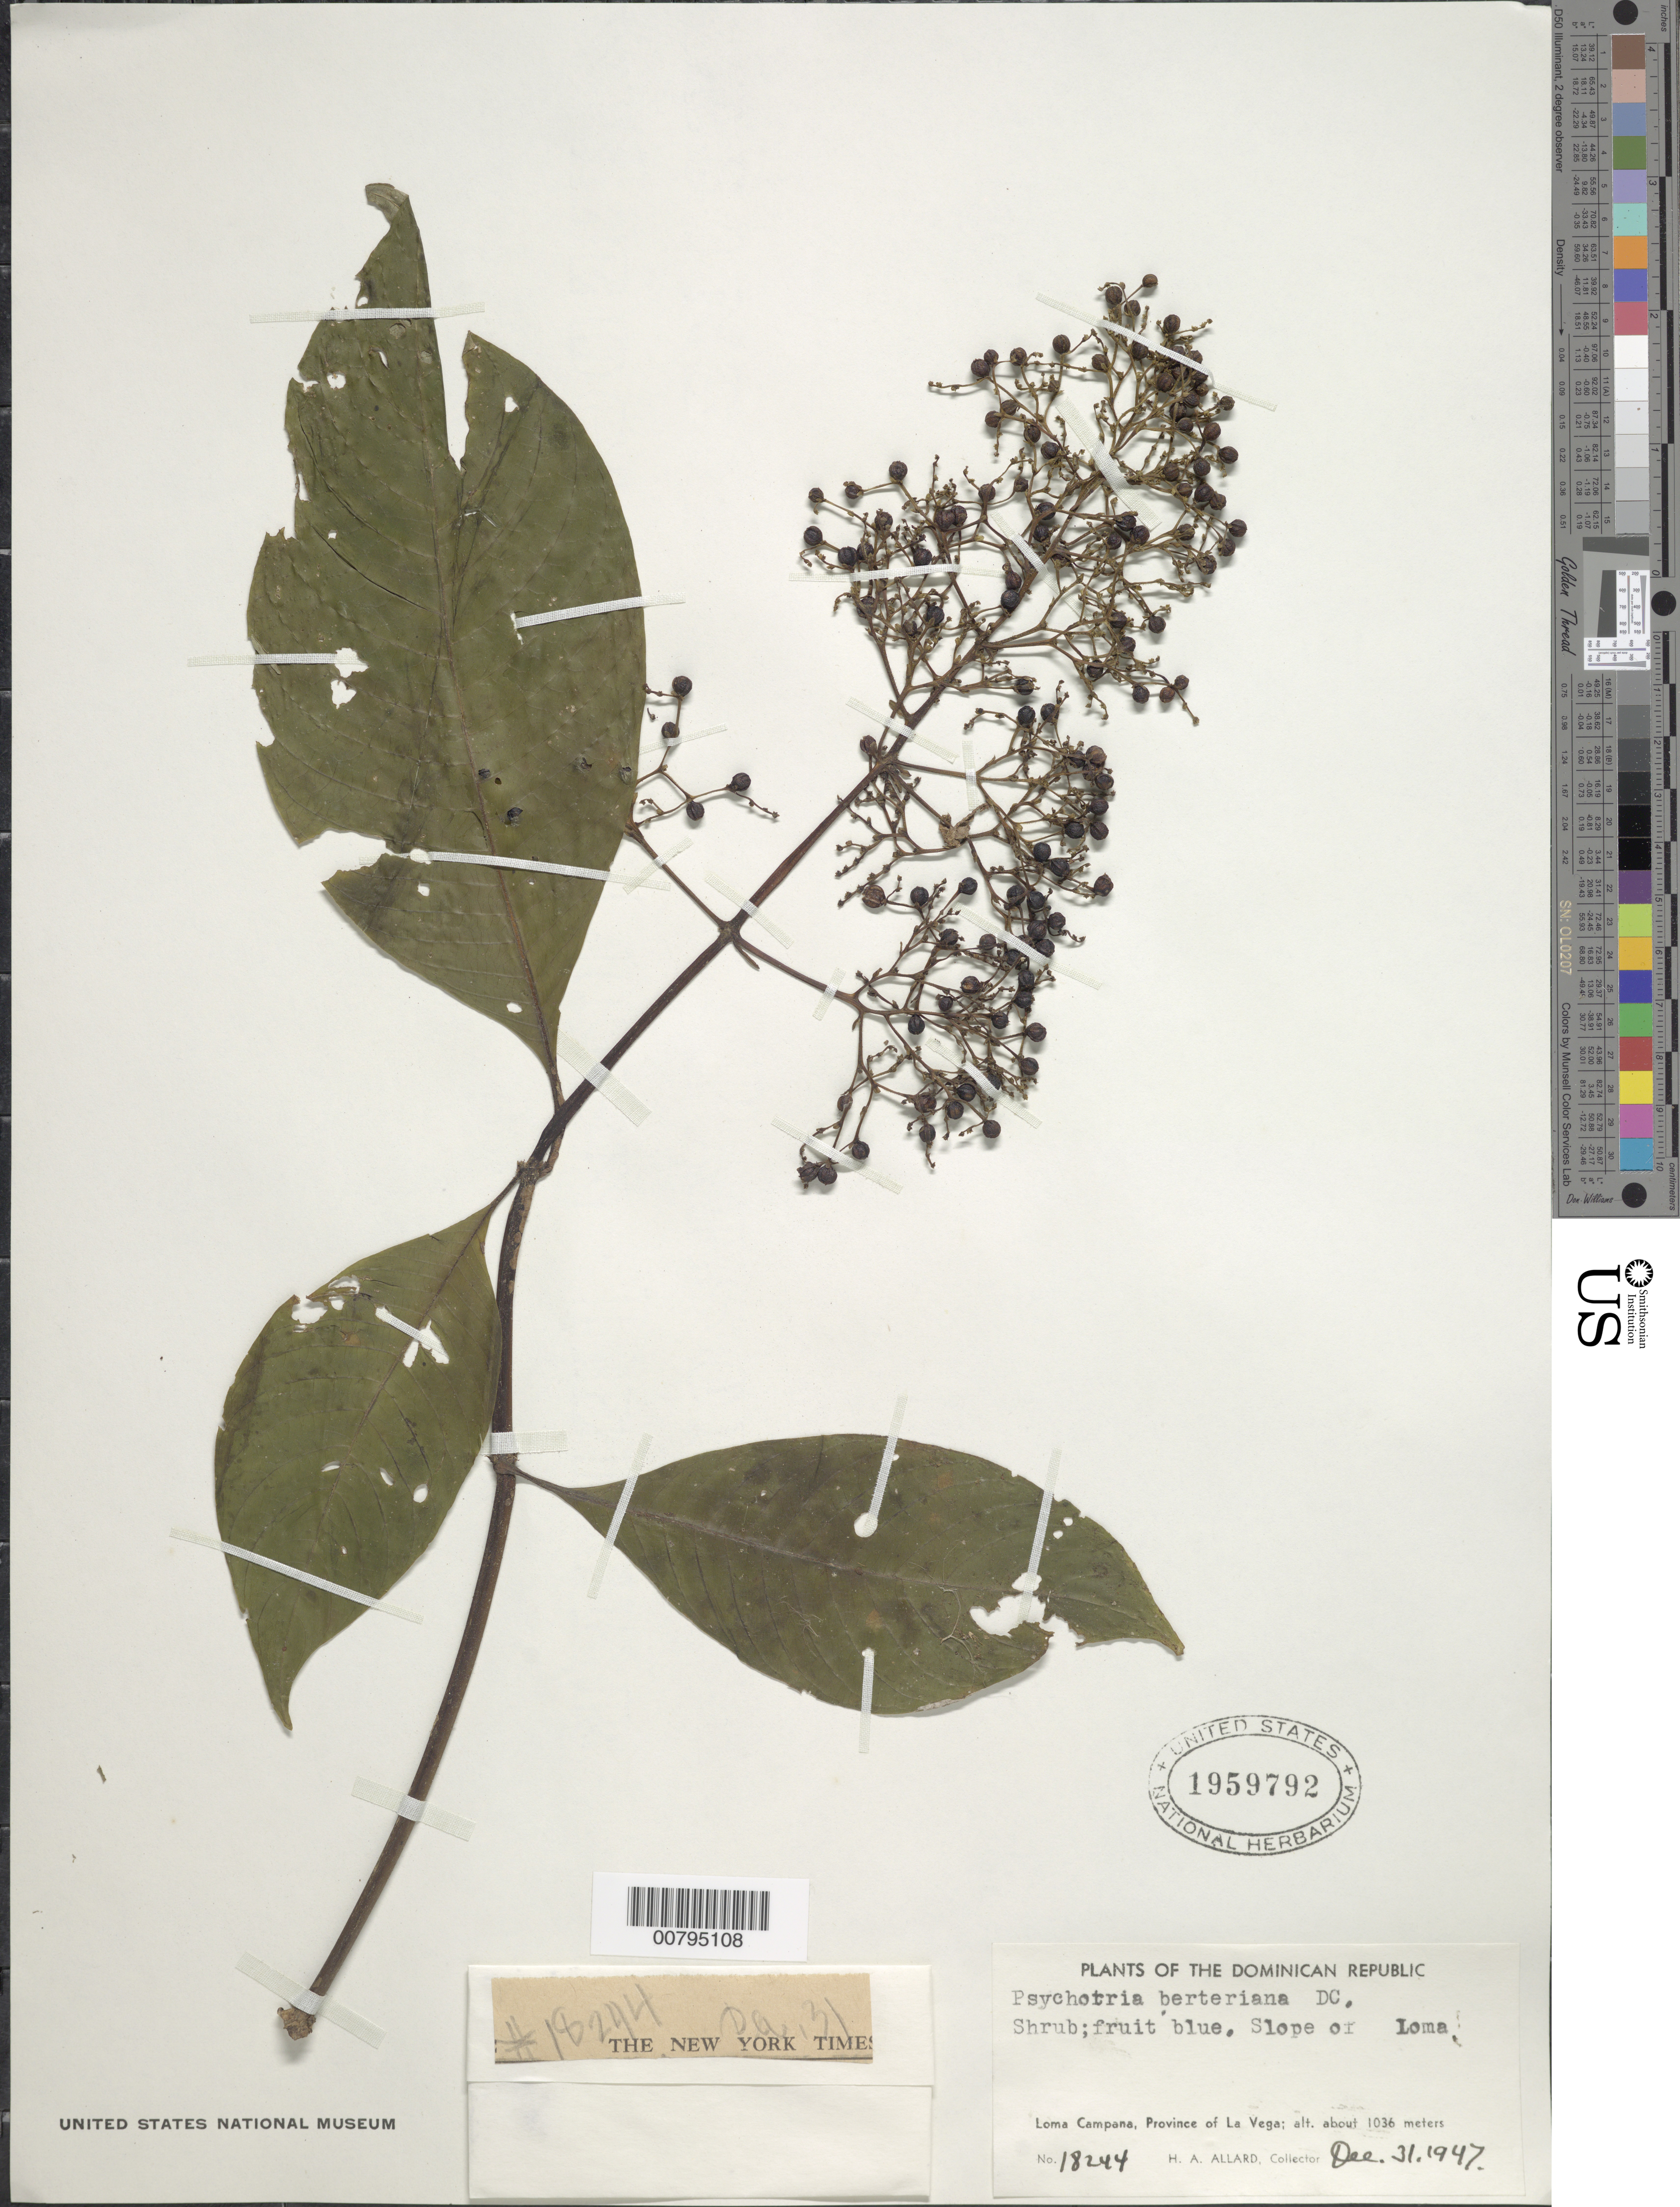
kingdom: Plantae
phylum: Tracheophyta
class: Magnoliopsida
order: Gentianales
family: Rubiaceae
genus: Psychotria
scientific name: Psychotria berteroana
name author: DC.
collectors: H. A. Allard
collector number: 18244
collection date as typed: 31 Dec 1947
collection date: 1947-12-31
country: Dominican Republic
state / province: La Vega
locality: Loma Campana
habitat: Slope of loma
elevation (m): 1036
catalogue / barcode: US 1959792